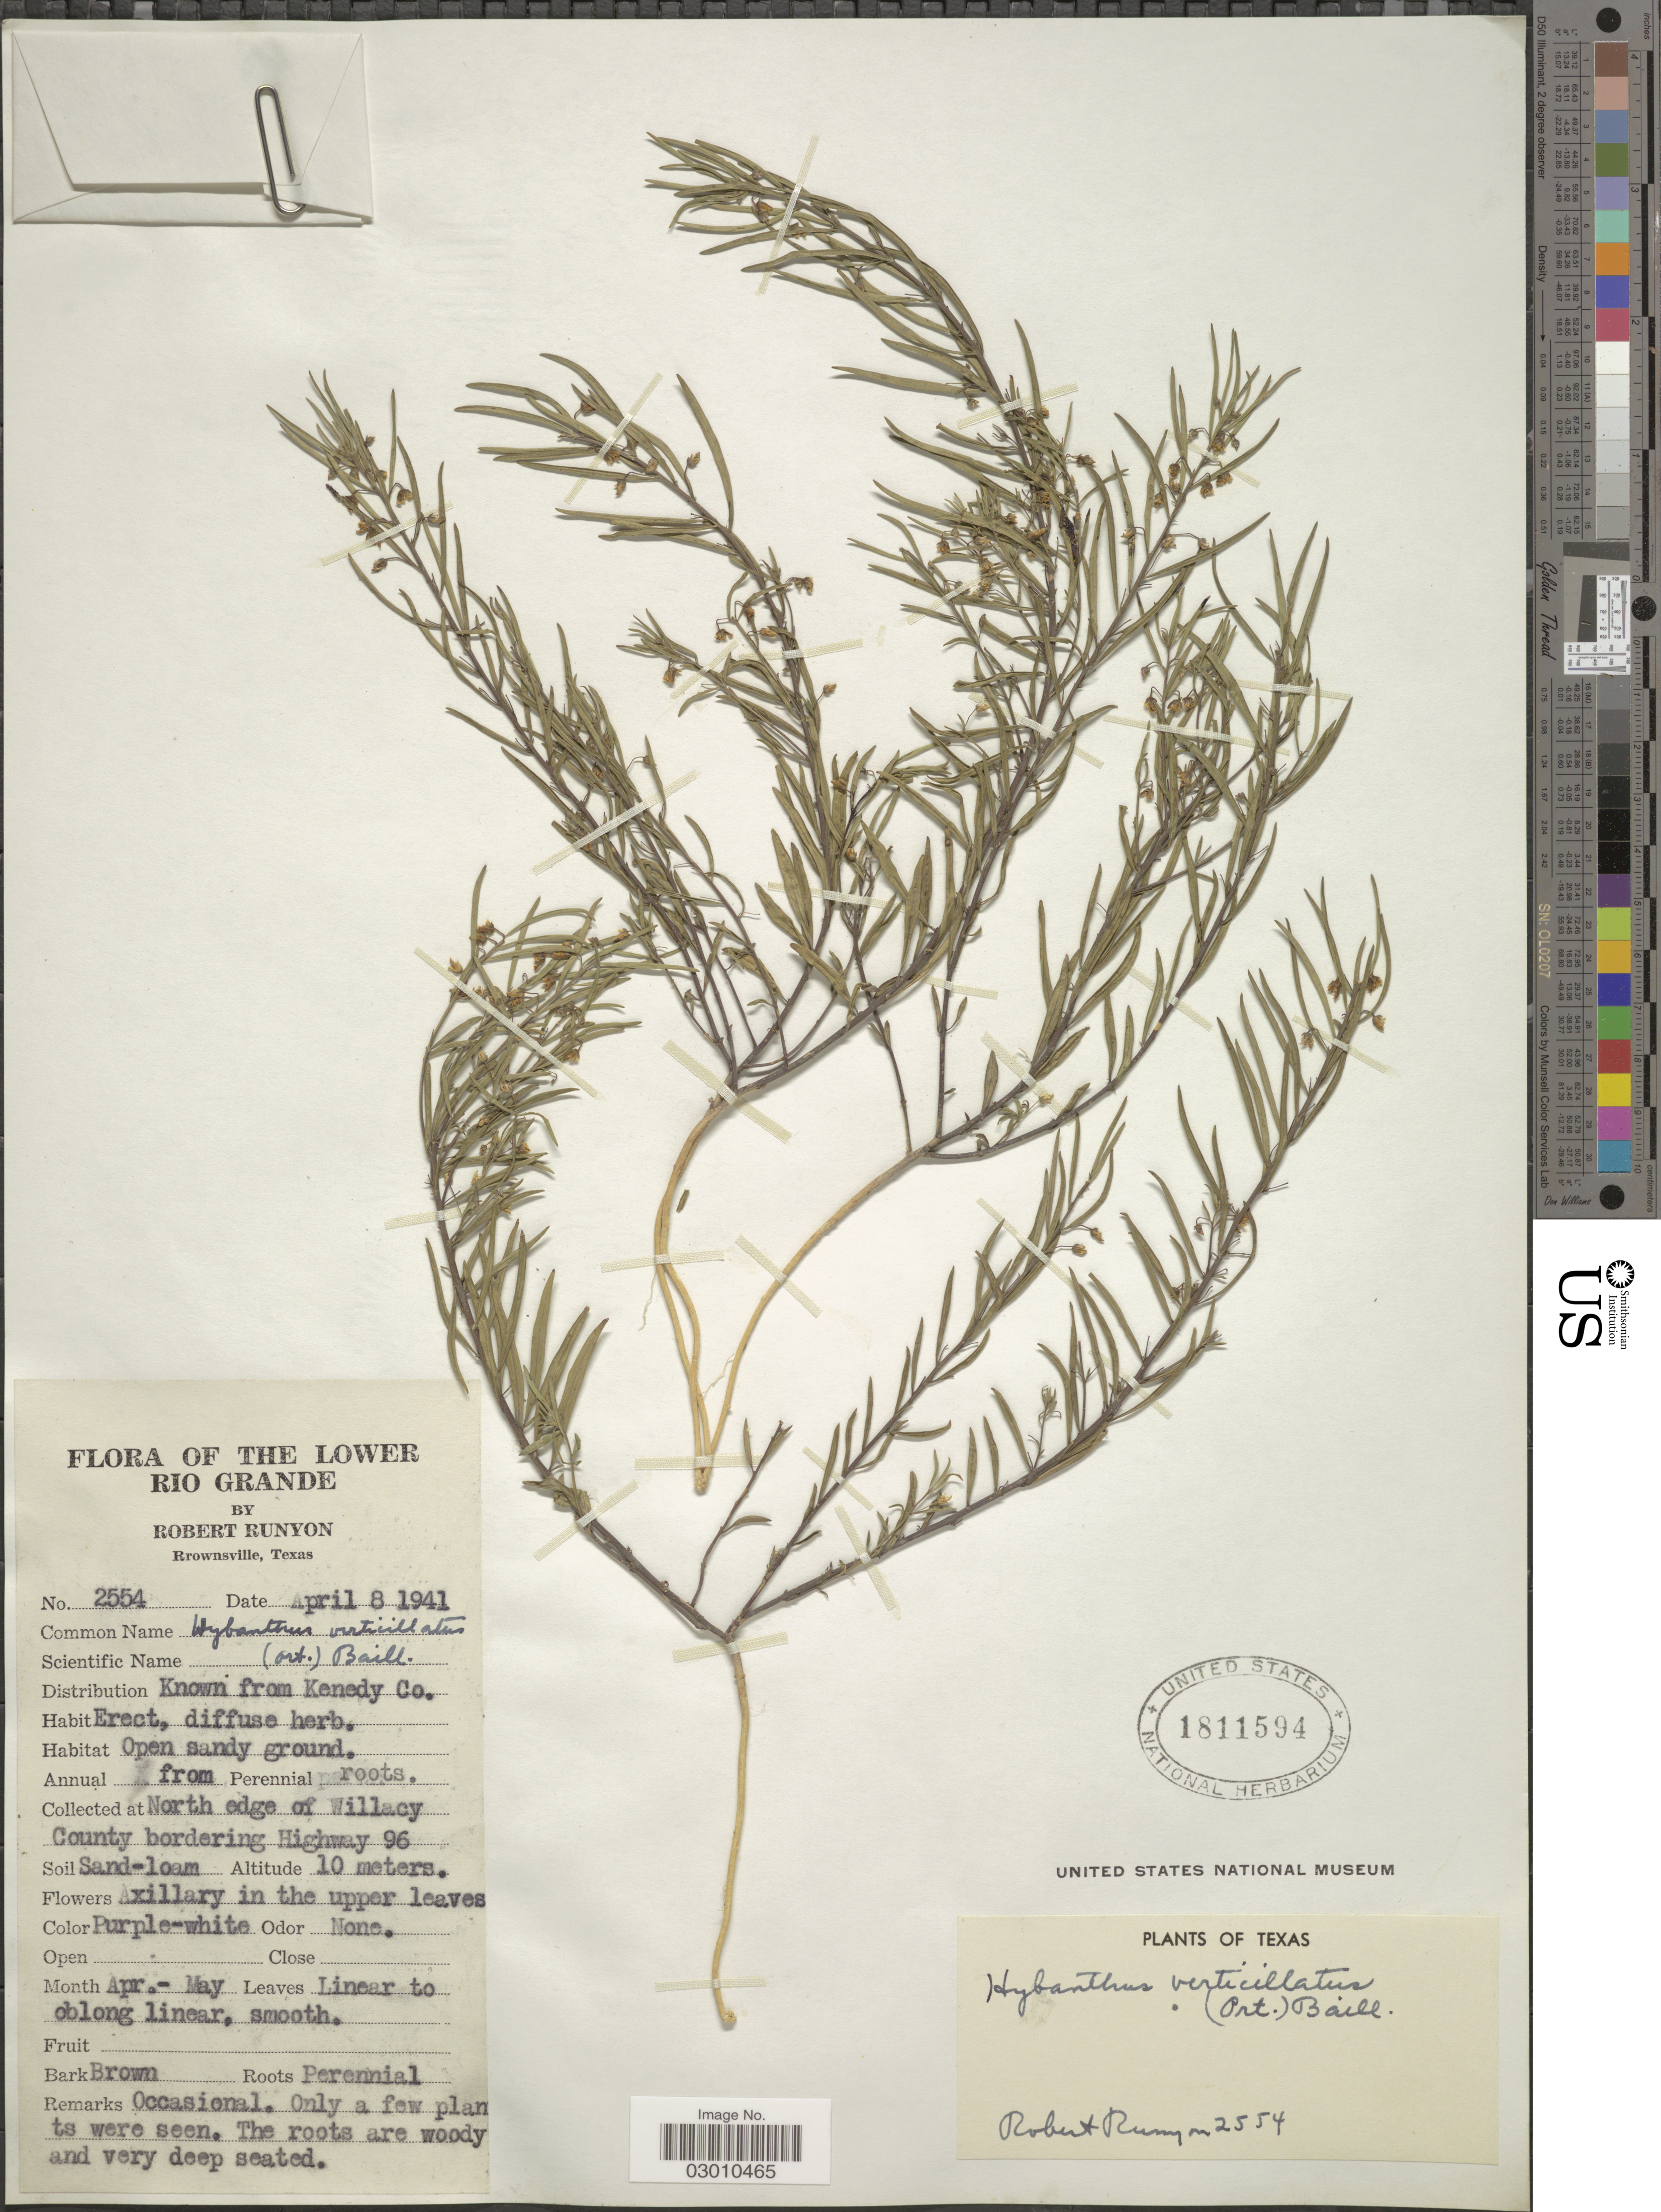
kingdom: Plantae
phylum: Tracheophyta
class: Magnoliopsida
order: Malpighiales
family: Violaceae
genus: Pombalia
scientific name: Pombalia verticillata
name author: (Ortega) Paula-Souza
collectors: R. Runyon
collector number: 2554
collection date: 1941-04-08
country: United States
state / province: Texas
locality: The Lower Rio Grande. North edge of Willacy County bordering Highway 96.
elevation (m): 10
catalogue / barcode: US 1811594